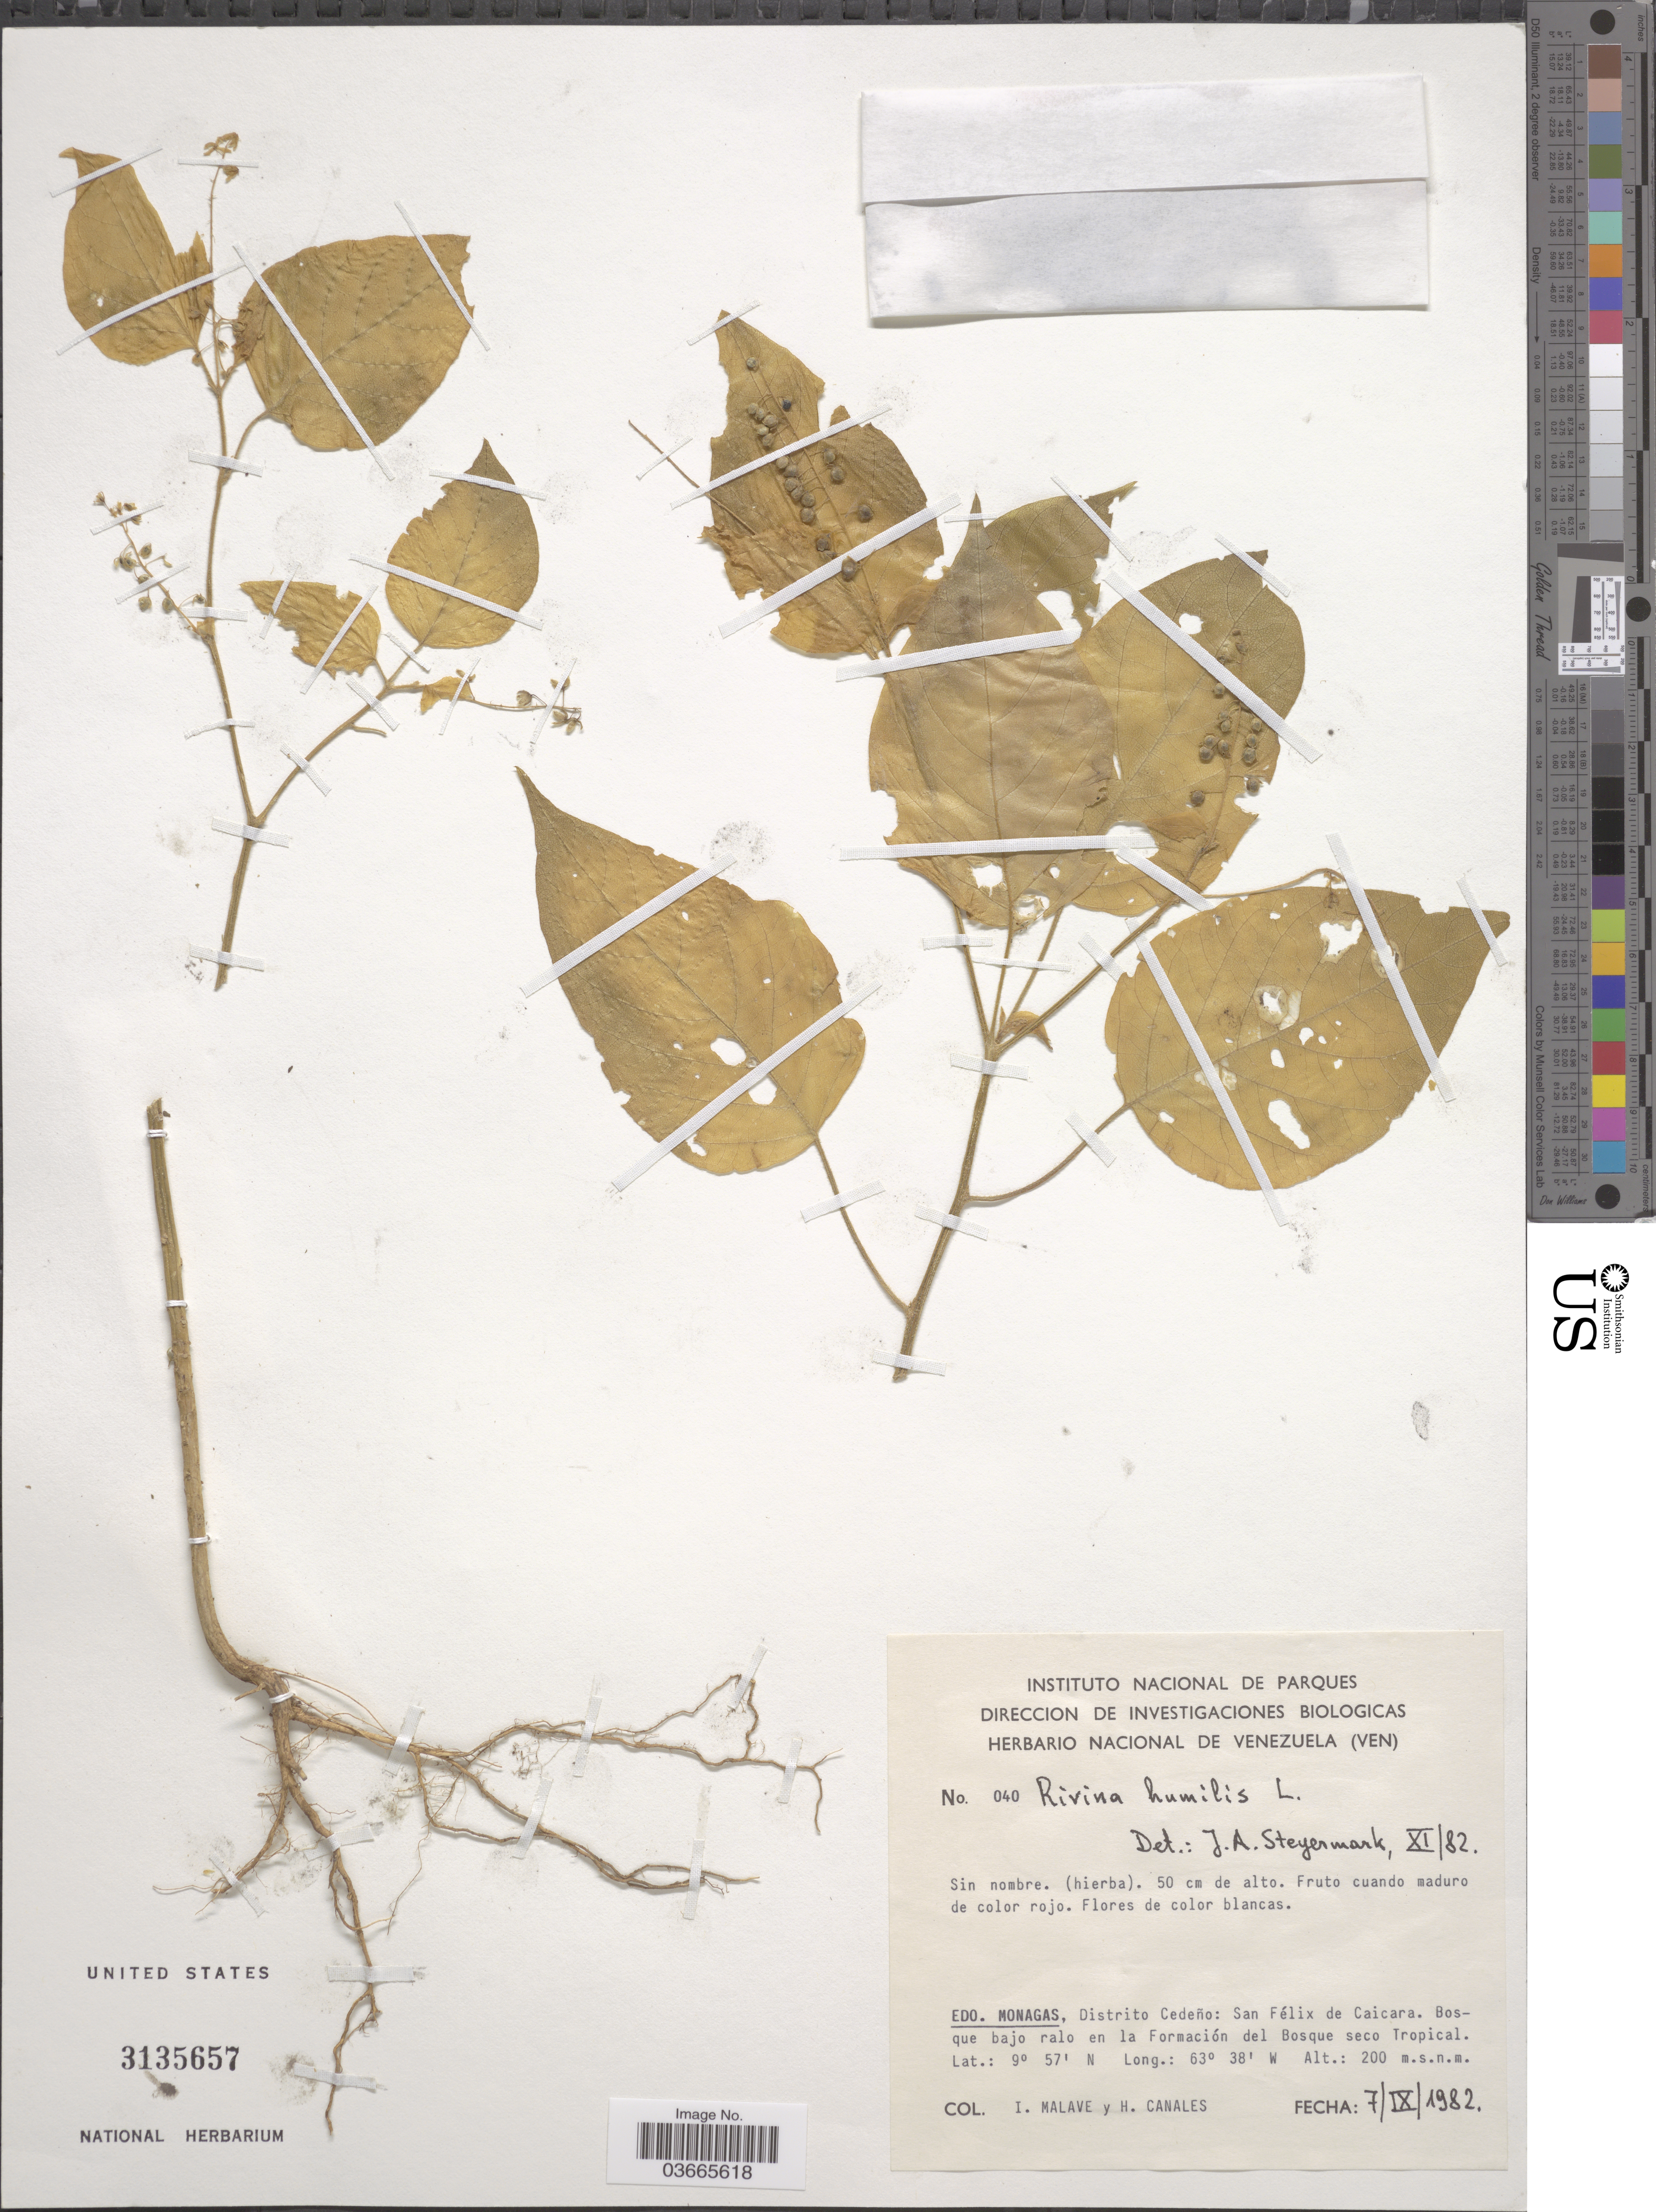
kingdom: Plantae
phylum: Tracheophyta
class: Magnoliopsida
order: Caryophyllales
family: Phytolaccaceae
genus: Rivina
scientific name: Rivina humilis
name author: L.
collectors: I. Malave & H. Canales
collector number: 040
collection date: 1982-09-07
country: Venezuela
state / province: Monagas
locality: Distrito Cedeño: San Félix de Caicara. Bosque bajo ralo en la Formación del Bosque seco Tropical.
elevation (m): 200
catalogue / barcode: US 3135657